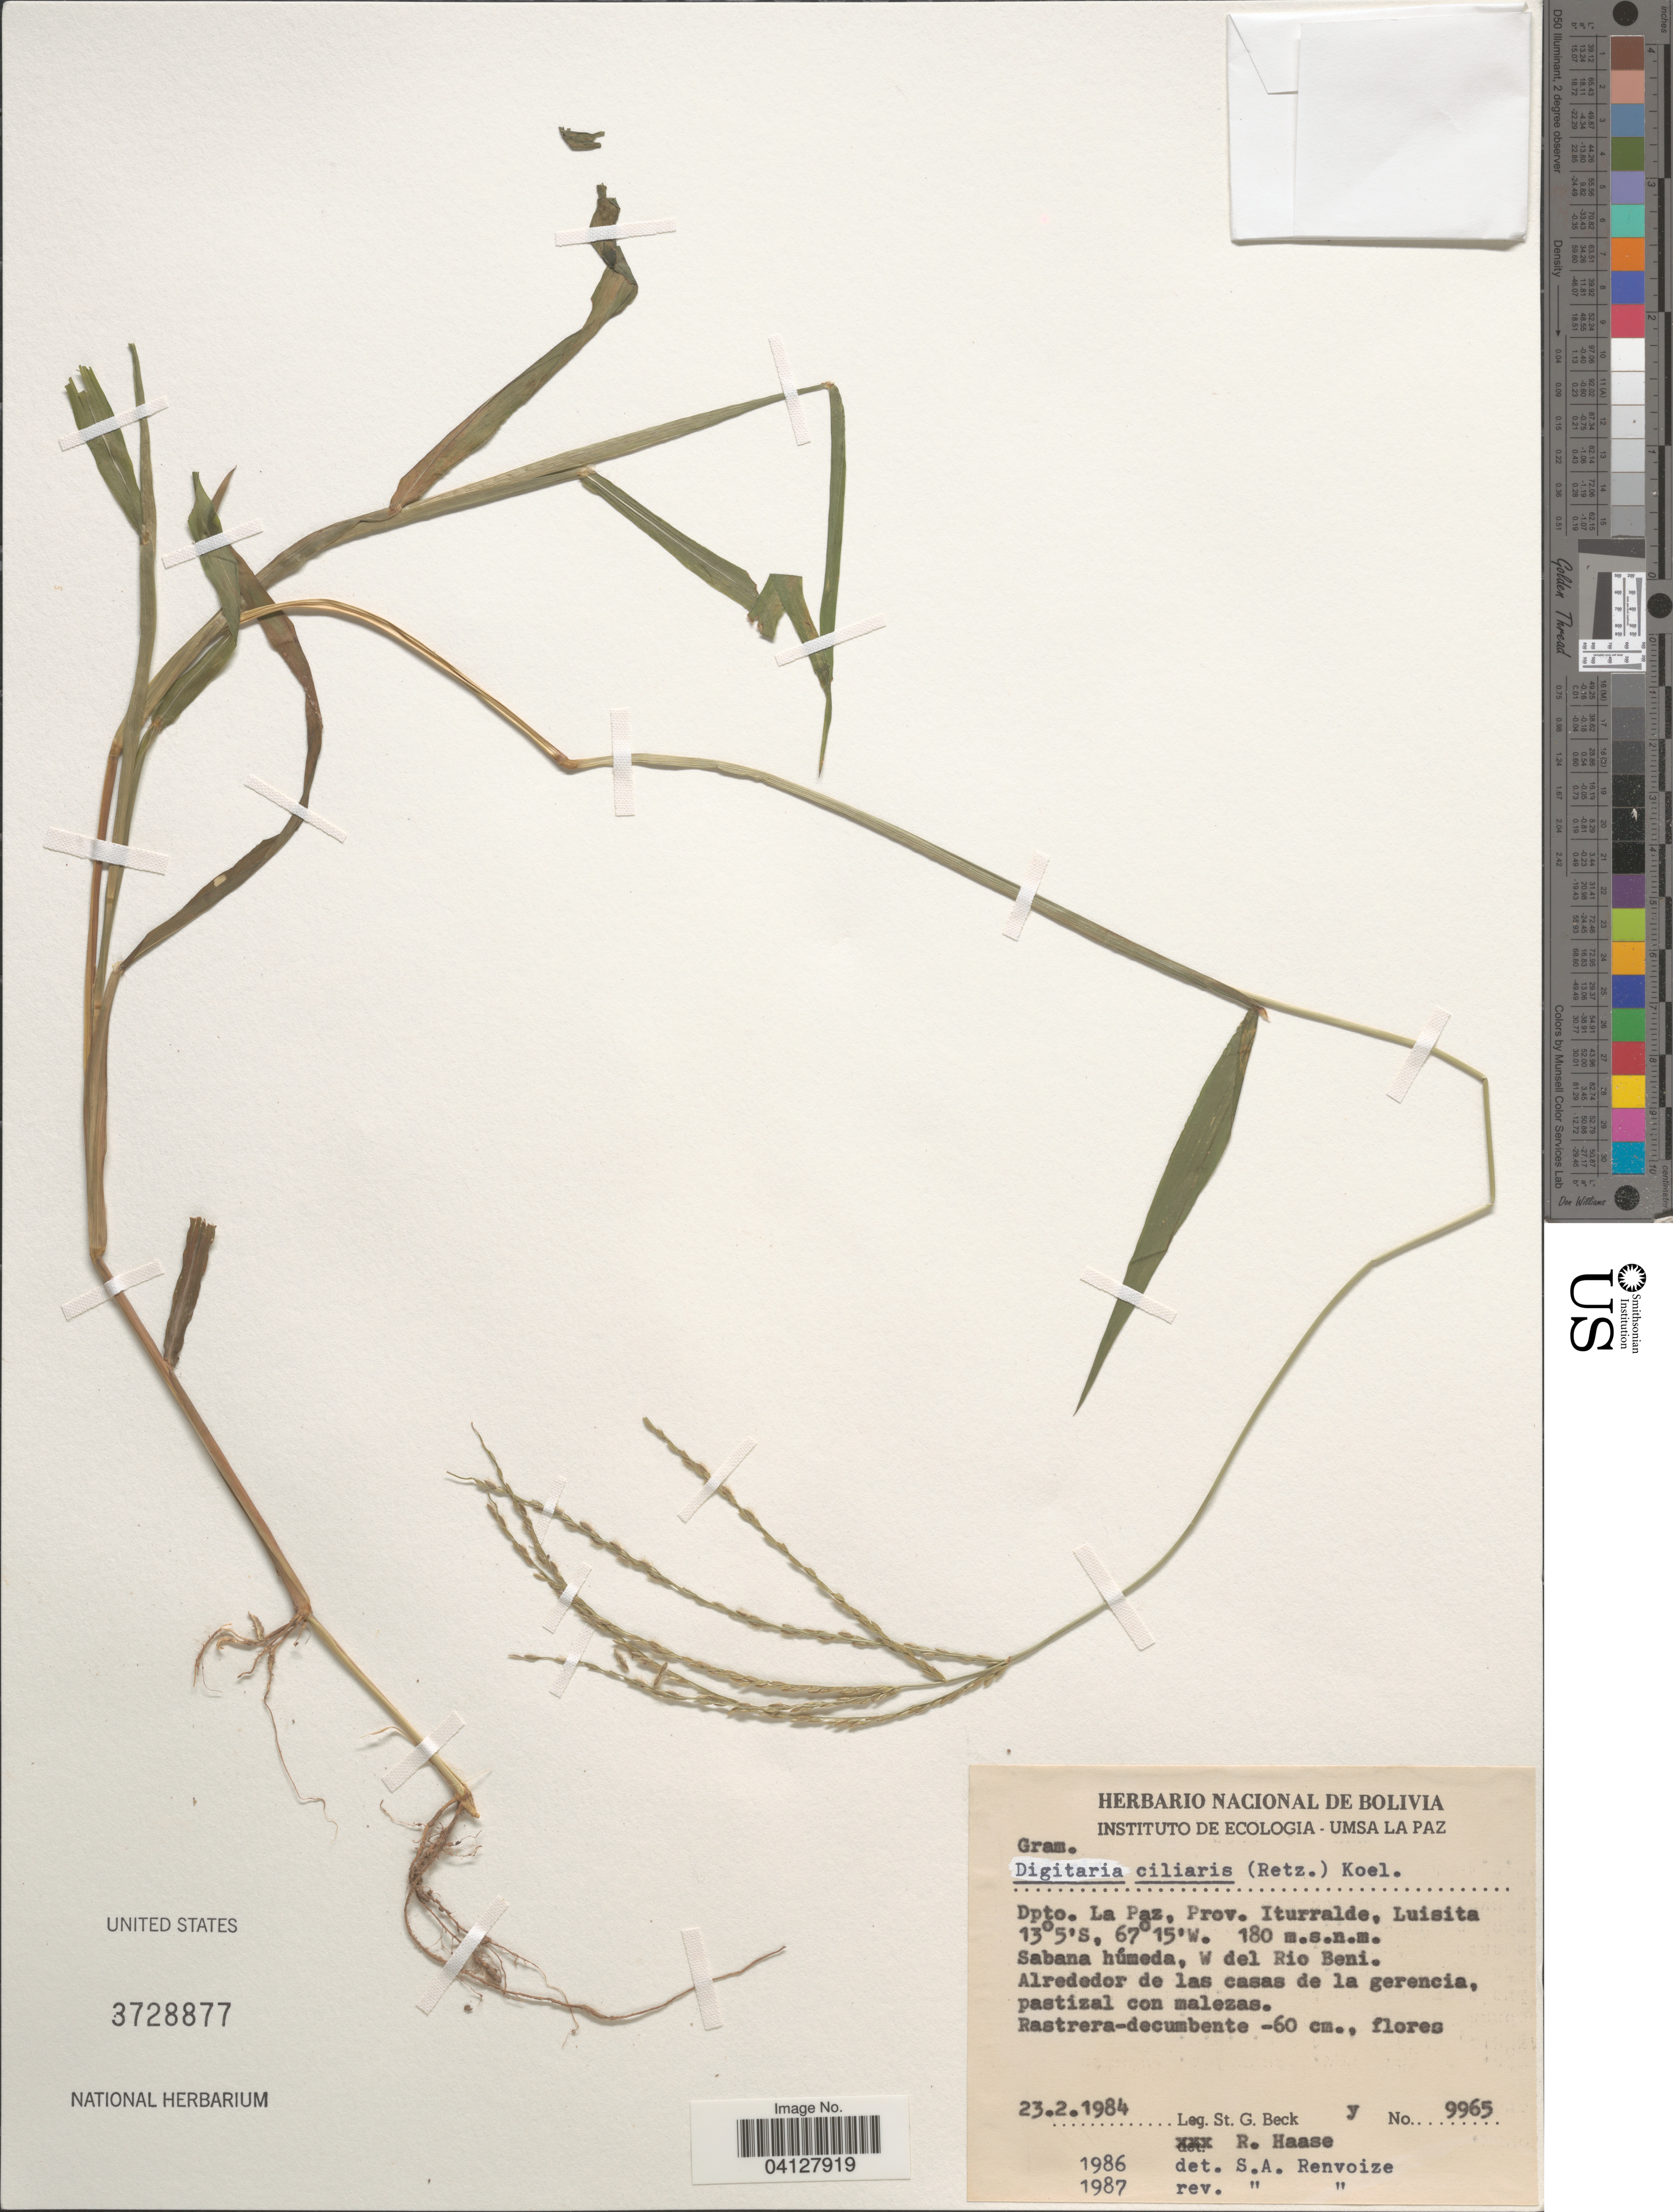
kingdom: Plantae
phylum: Tracheophyta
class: Liliopsida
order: Poales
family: Poaceae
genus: Digitaria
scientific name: Digitaria ciliaris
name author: (Retz.) Koeler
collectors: S. G. Beck & R. Haase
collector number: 9965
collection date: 1984-02-23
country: Bolivia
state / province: La Paz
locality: Dpto. La Paz, Prov. Iturralde, Luisita. Sabana húmeda, W del Rio Beni.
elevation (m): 180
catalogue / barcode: US 3728877